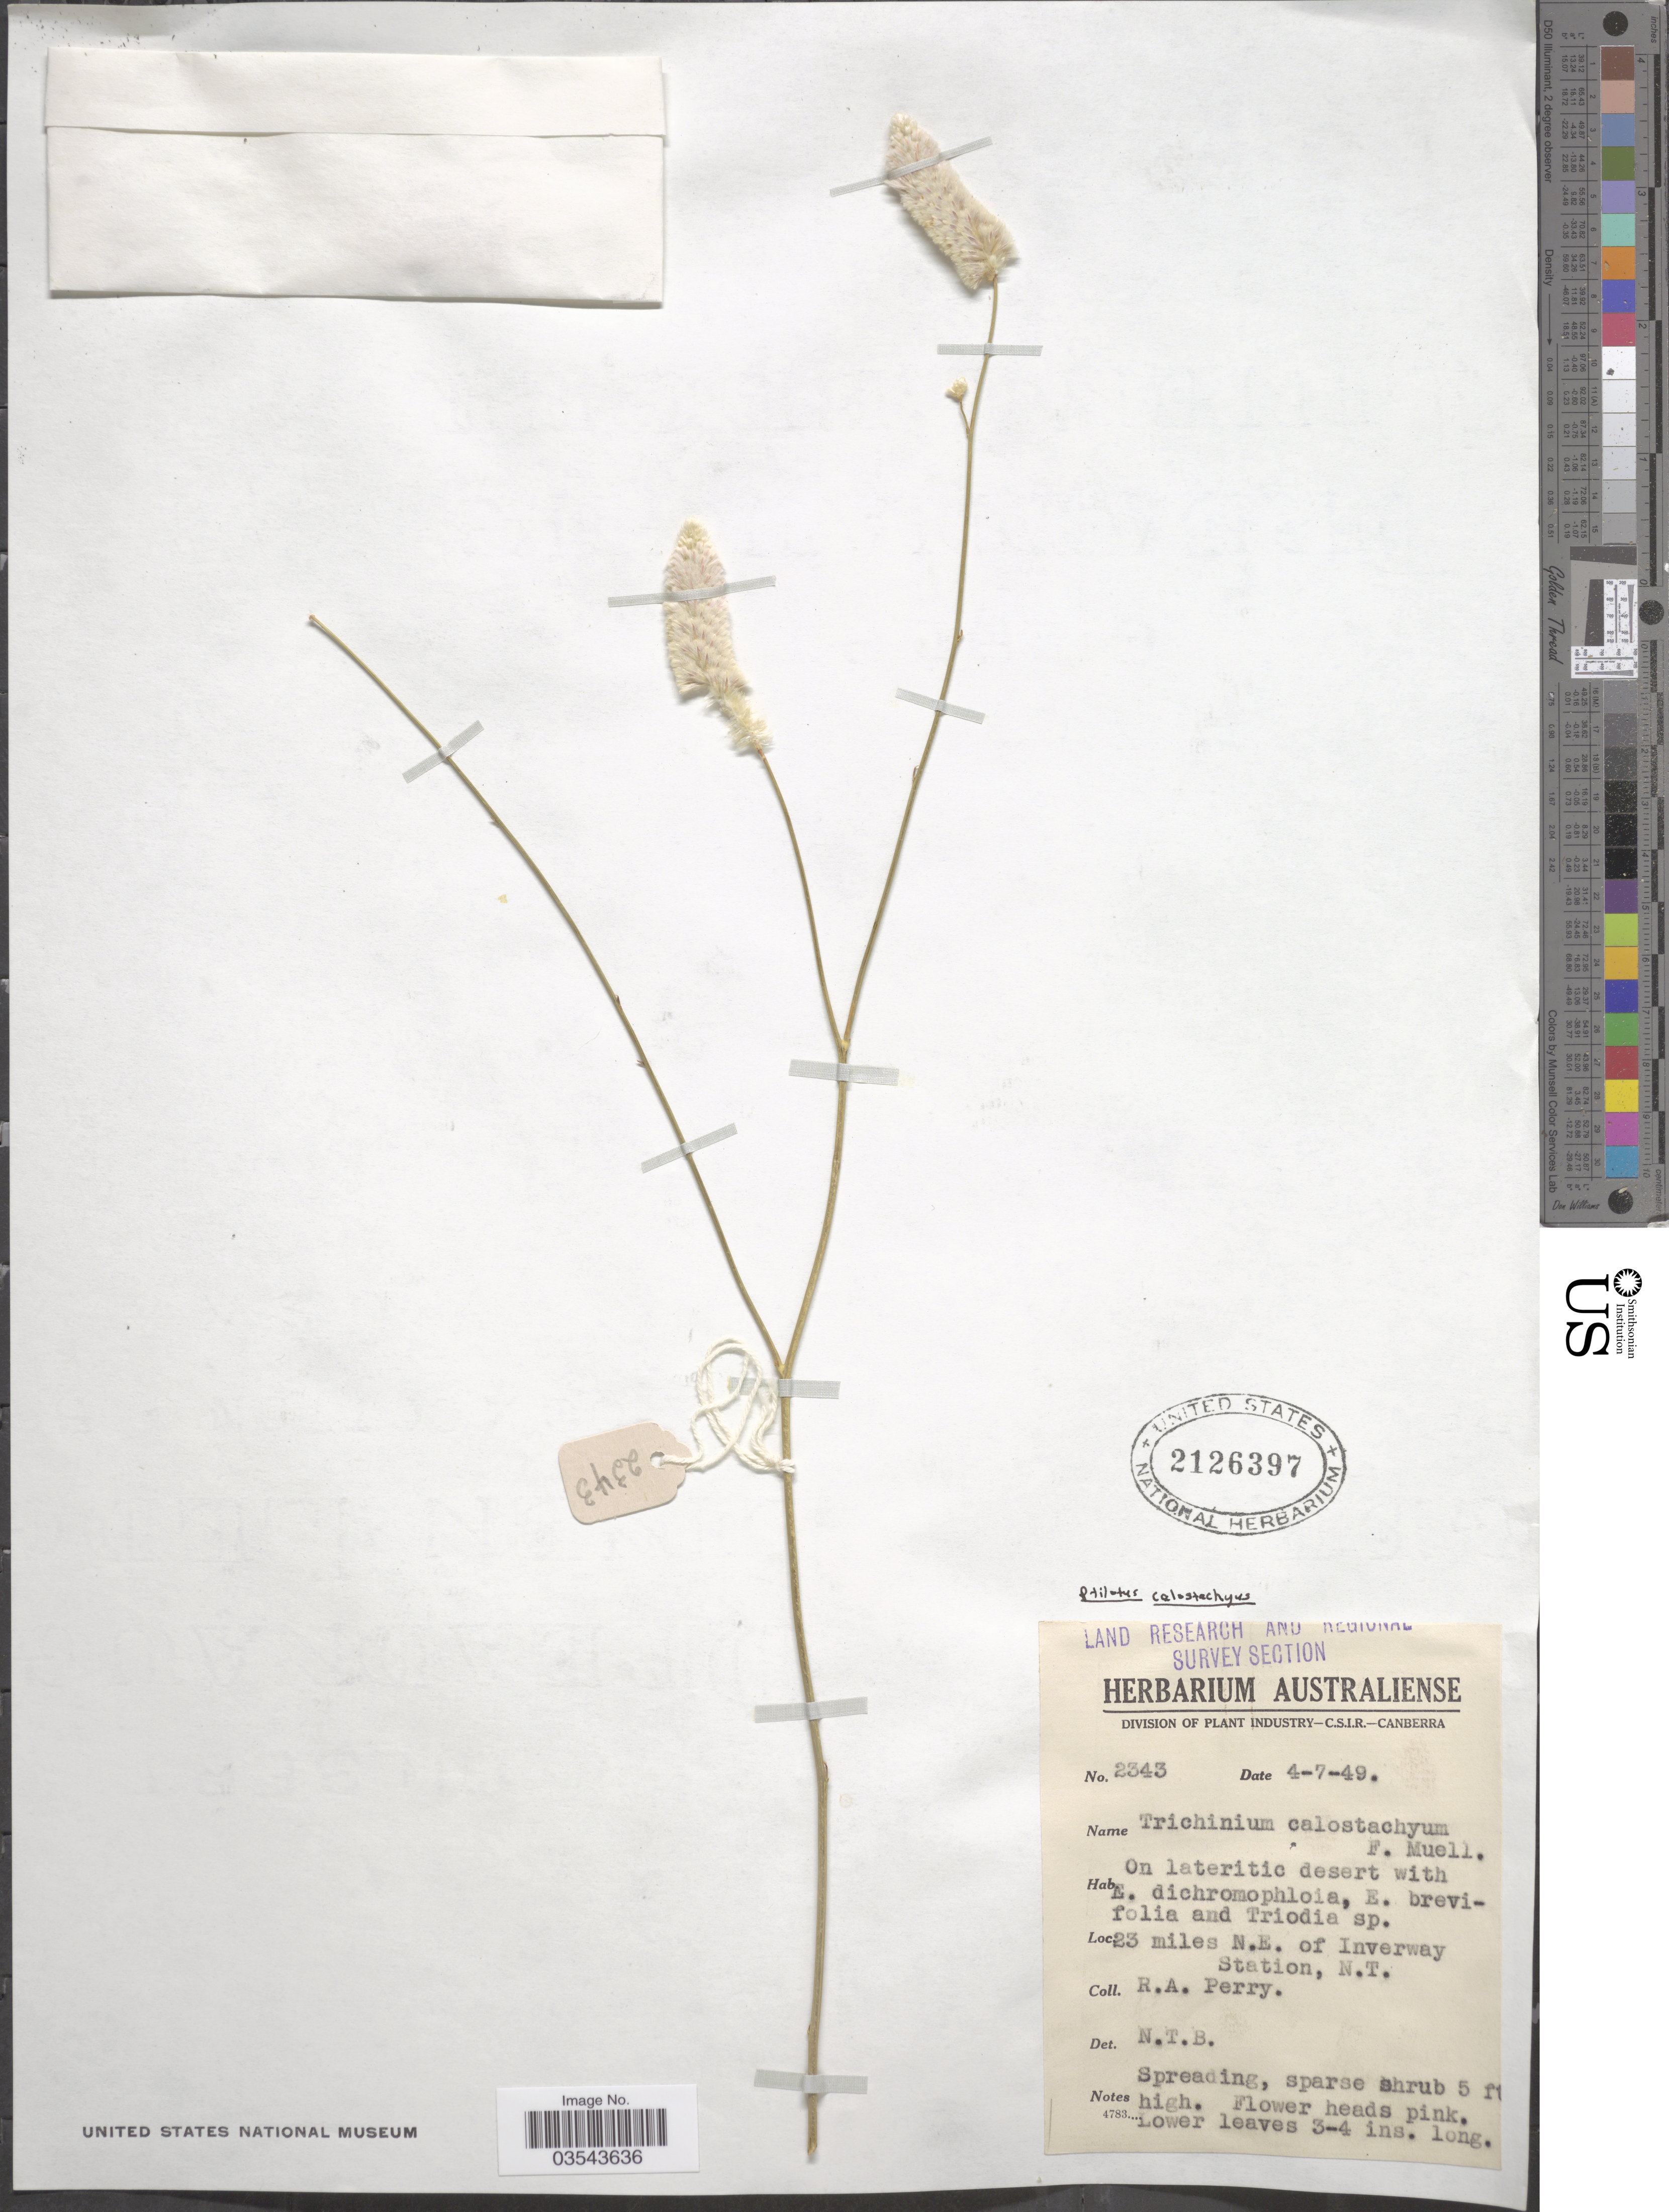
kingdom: Plantae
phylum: Tracheophyta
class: Magnoliopsida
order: Caryophyllales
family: Amaranthaceae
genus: Ptilotus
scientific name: Ptilotus calostachyus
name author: F. Muell.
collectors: Perry, R. A.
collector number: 2343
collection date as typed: Transcribed d/m/y: 4/7/49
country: Australia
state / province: Northern Territory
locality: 23 miles N.E. of Inverway Station, N.T.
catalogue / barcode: US 2126397